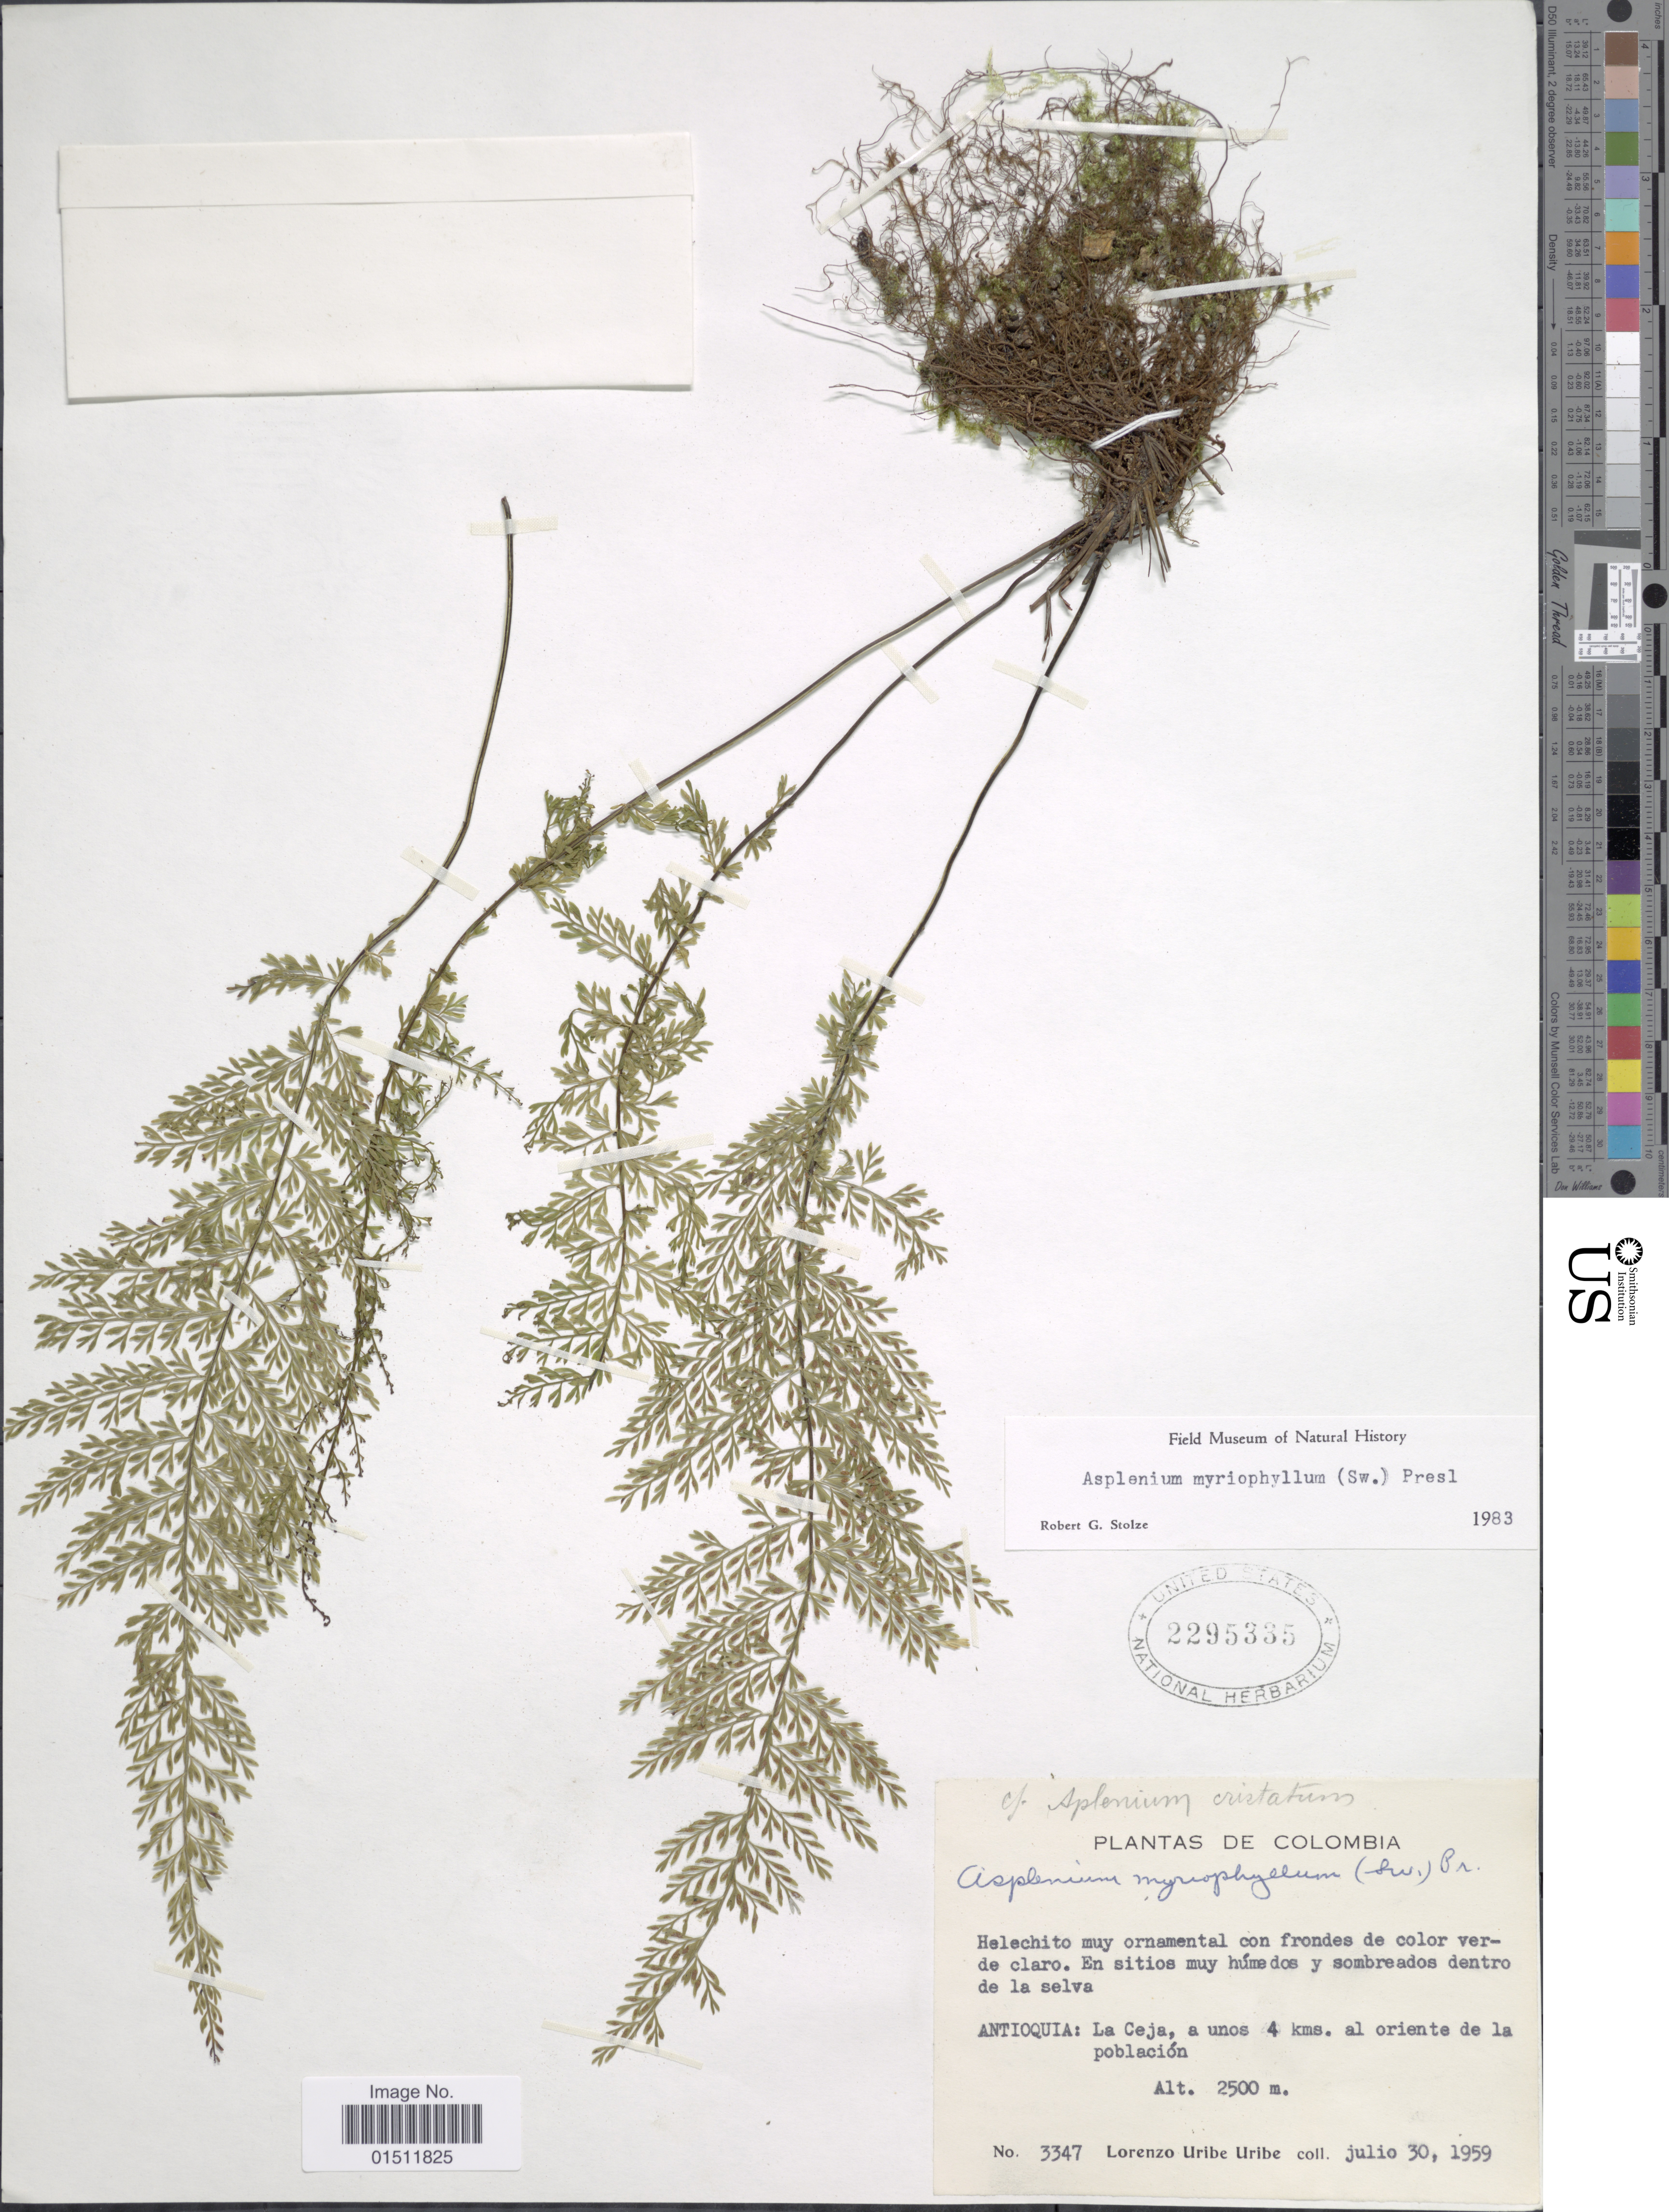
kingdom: Plantae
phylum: Tracheophyta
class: Polypodiopsida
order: Polypodiales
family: Aspleniaceae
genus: Asplenium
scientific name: Asplenium myriophyllum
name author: (Sw.) C. Presl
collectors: L. Uribe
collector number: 3347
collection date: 1959-07-30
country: Colombia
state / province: Antioquia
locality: La Ceja, a unos 4 kms. al oriente de la poblacion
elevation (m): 2500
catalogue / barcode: US 2295335